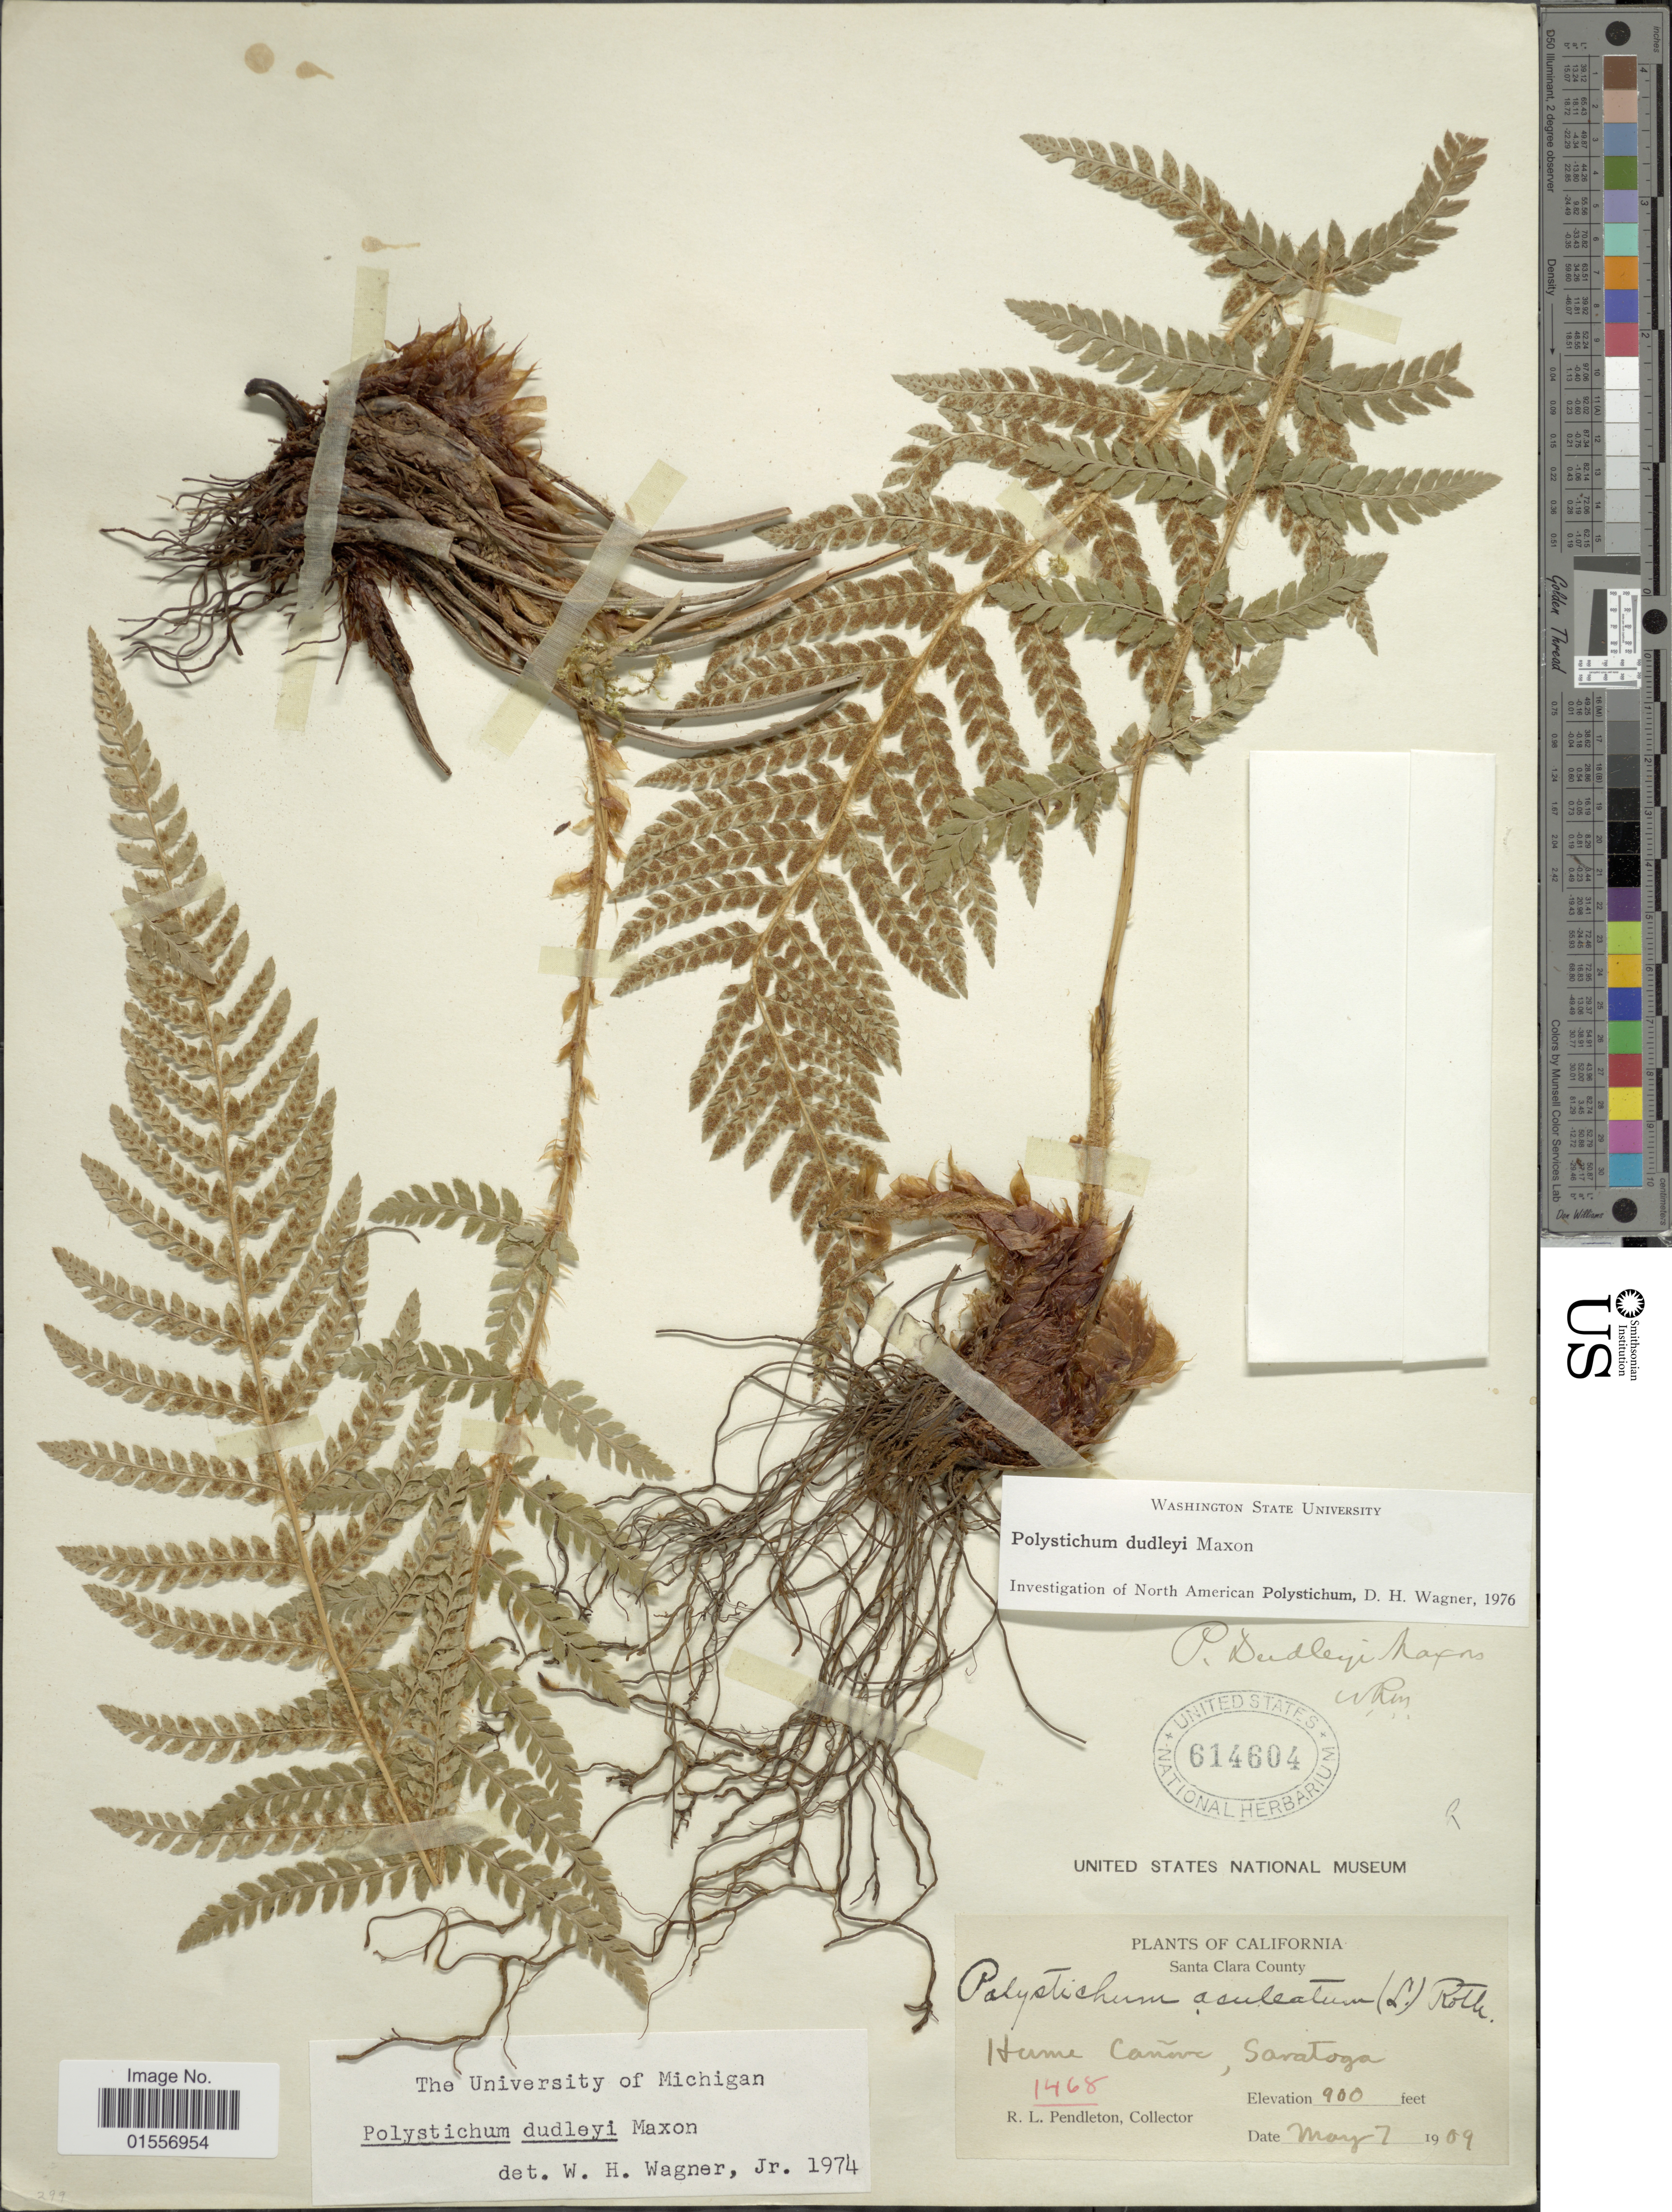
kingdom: Plantae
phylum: Tracheophyta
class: Polypodiopsida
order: Polypodiales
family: Dryopteridaceae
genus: Polystichum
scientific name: Polystichum dudleyi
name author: Maxon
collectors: R. Pendleton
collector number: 1468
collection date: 1909-05-07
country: United States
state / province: California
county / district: Santa Clara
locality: Santa Clara County, Hume Canon, Saratoga.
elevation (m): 274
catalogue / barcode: US 614604